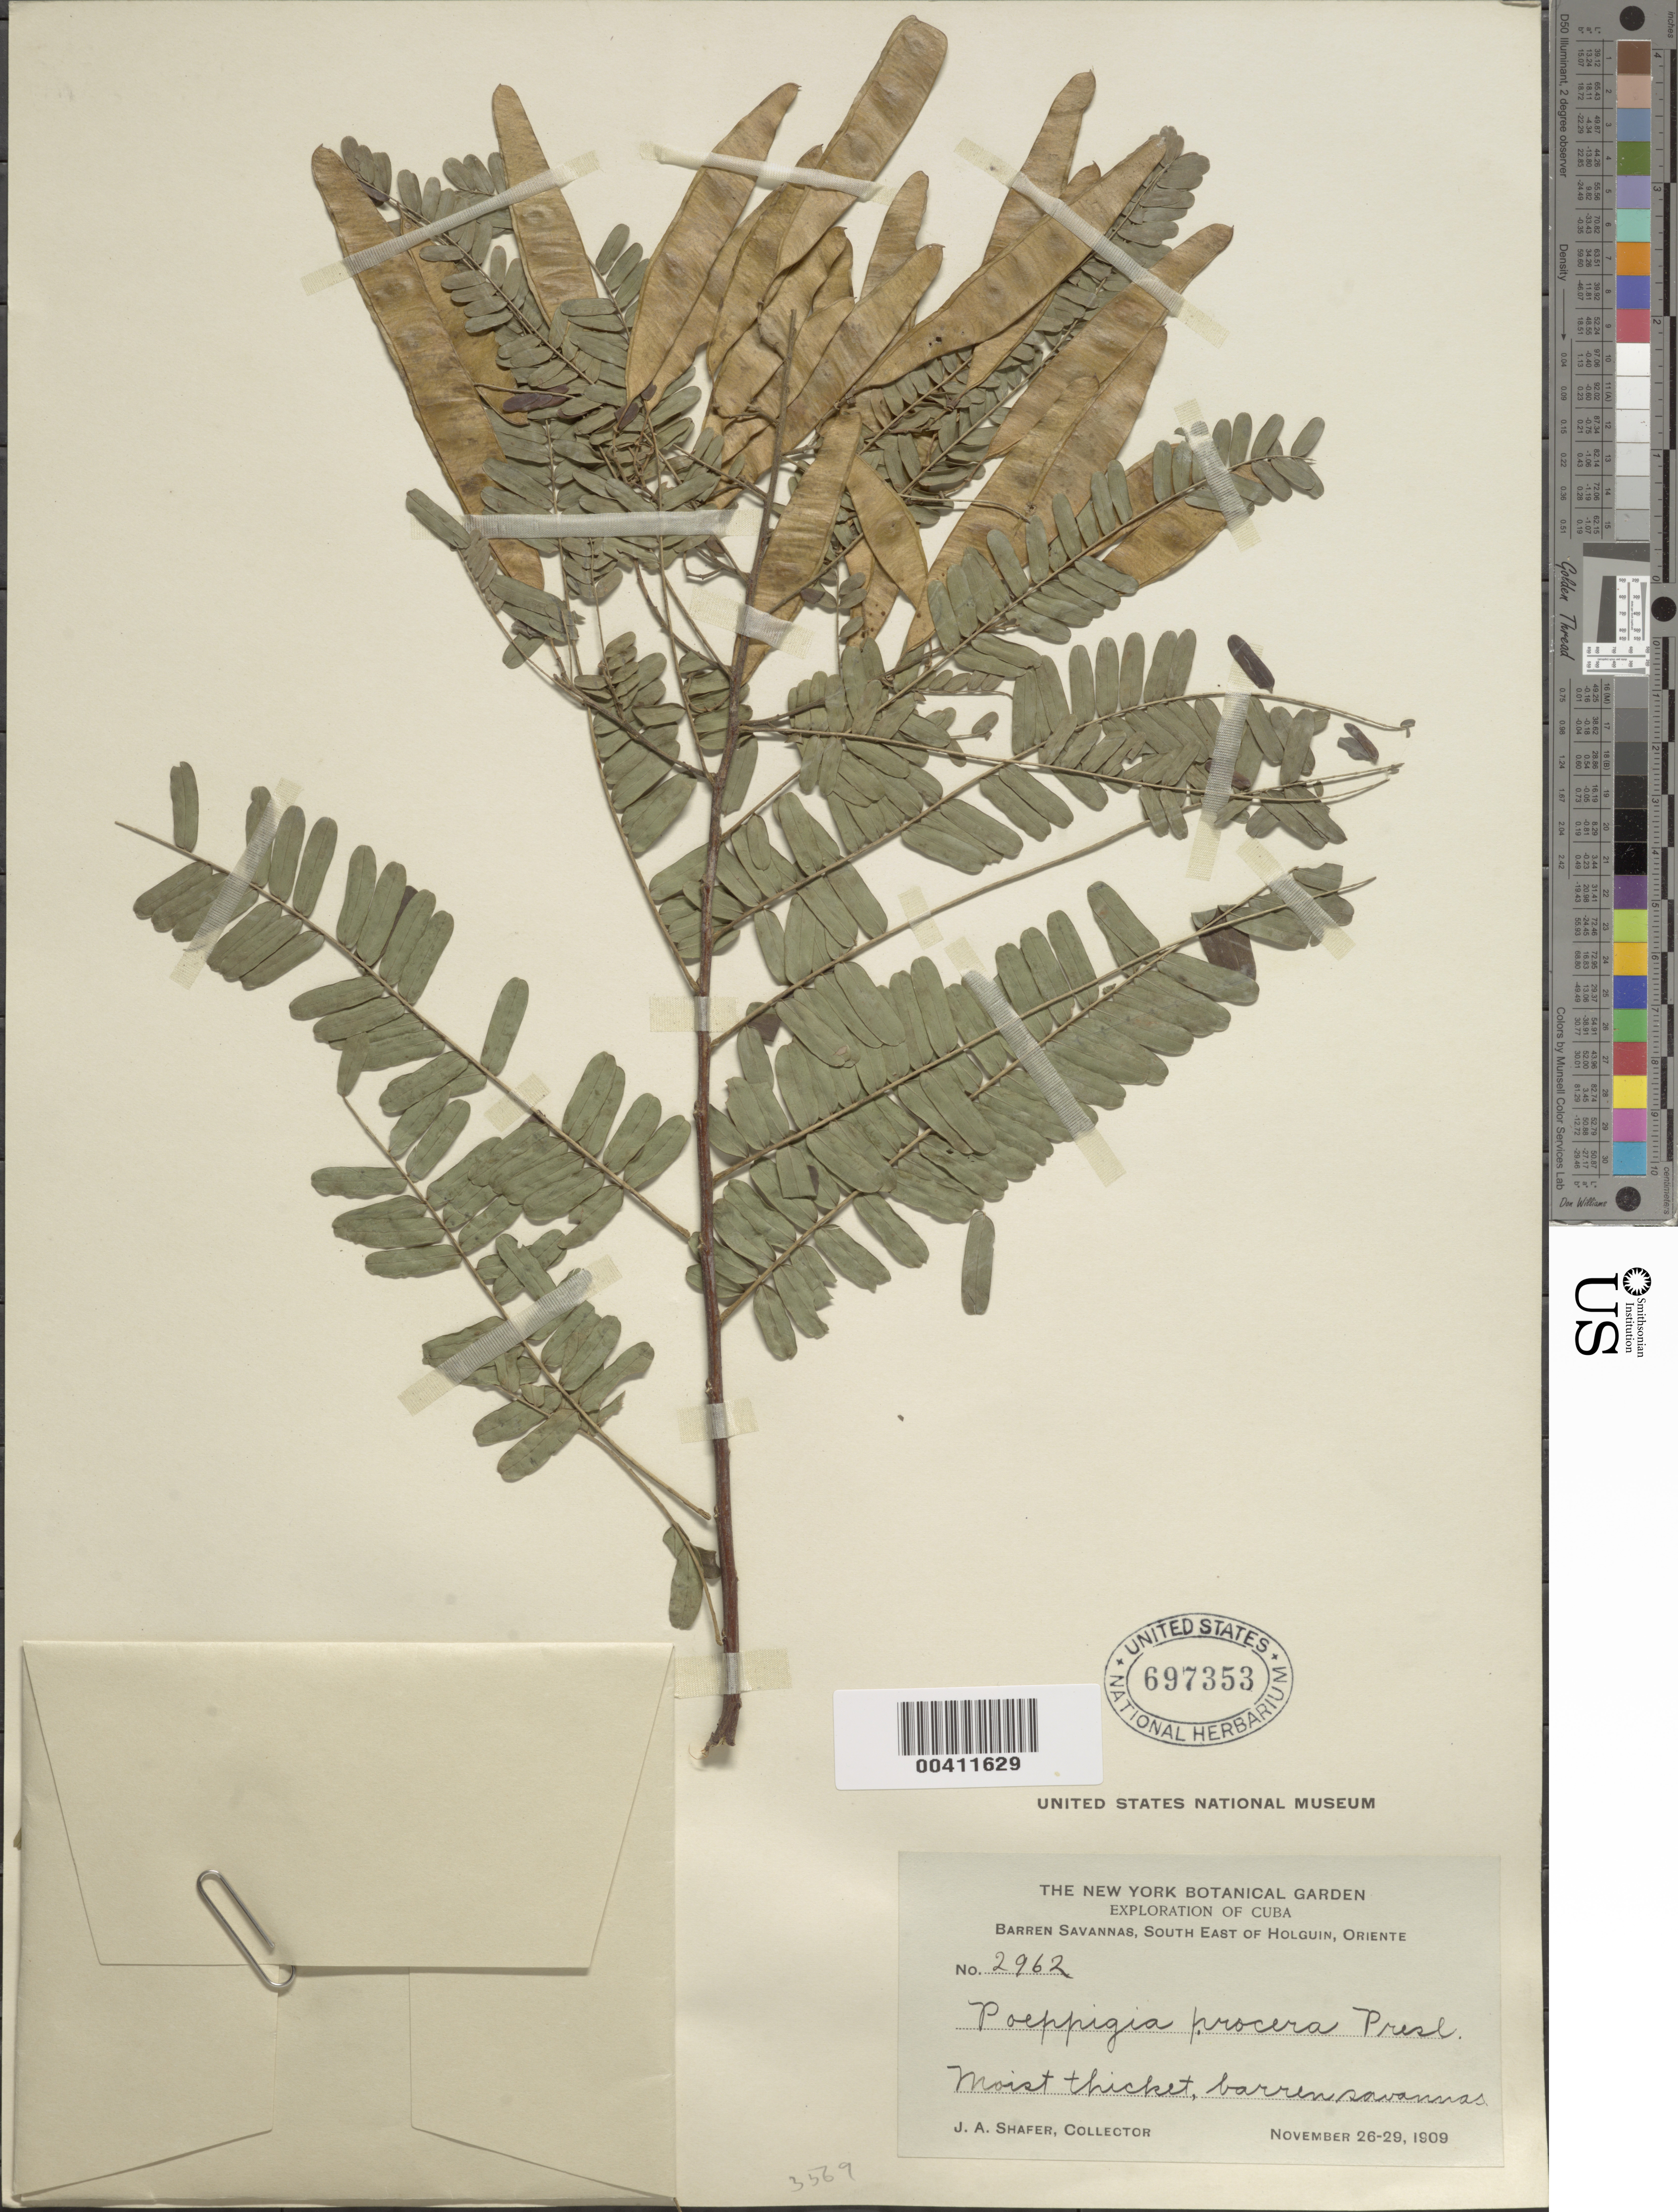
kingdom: Plantae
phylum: Tracheophyta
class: Magnoliopsida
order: Fabales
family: Fabaceae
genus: Poeppigia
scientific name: Poeppigia procera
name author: C. Presl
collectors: J. A. Shafer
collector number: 2962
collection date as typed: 26 Nov 1909 to 29 Nov 1909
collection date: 1909-11-26/1909-11-29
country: Cuba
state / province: Oriente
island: Greater Antilles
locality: Se of holguin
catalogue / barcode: US 697353